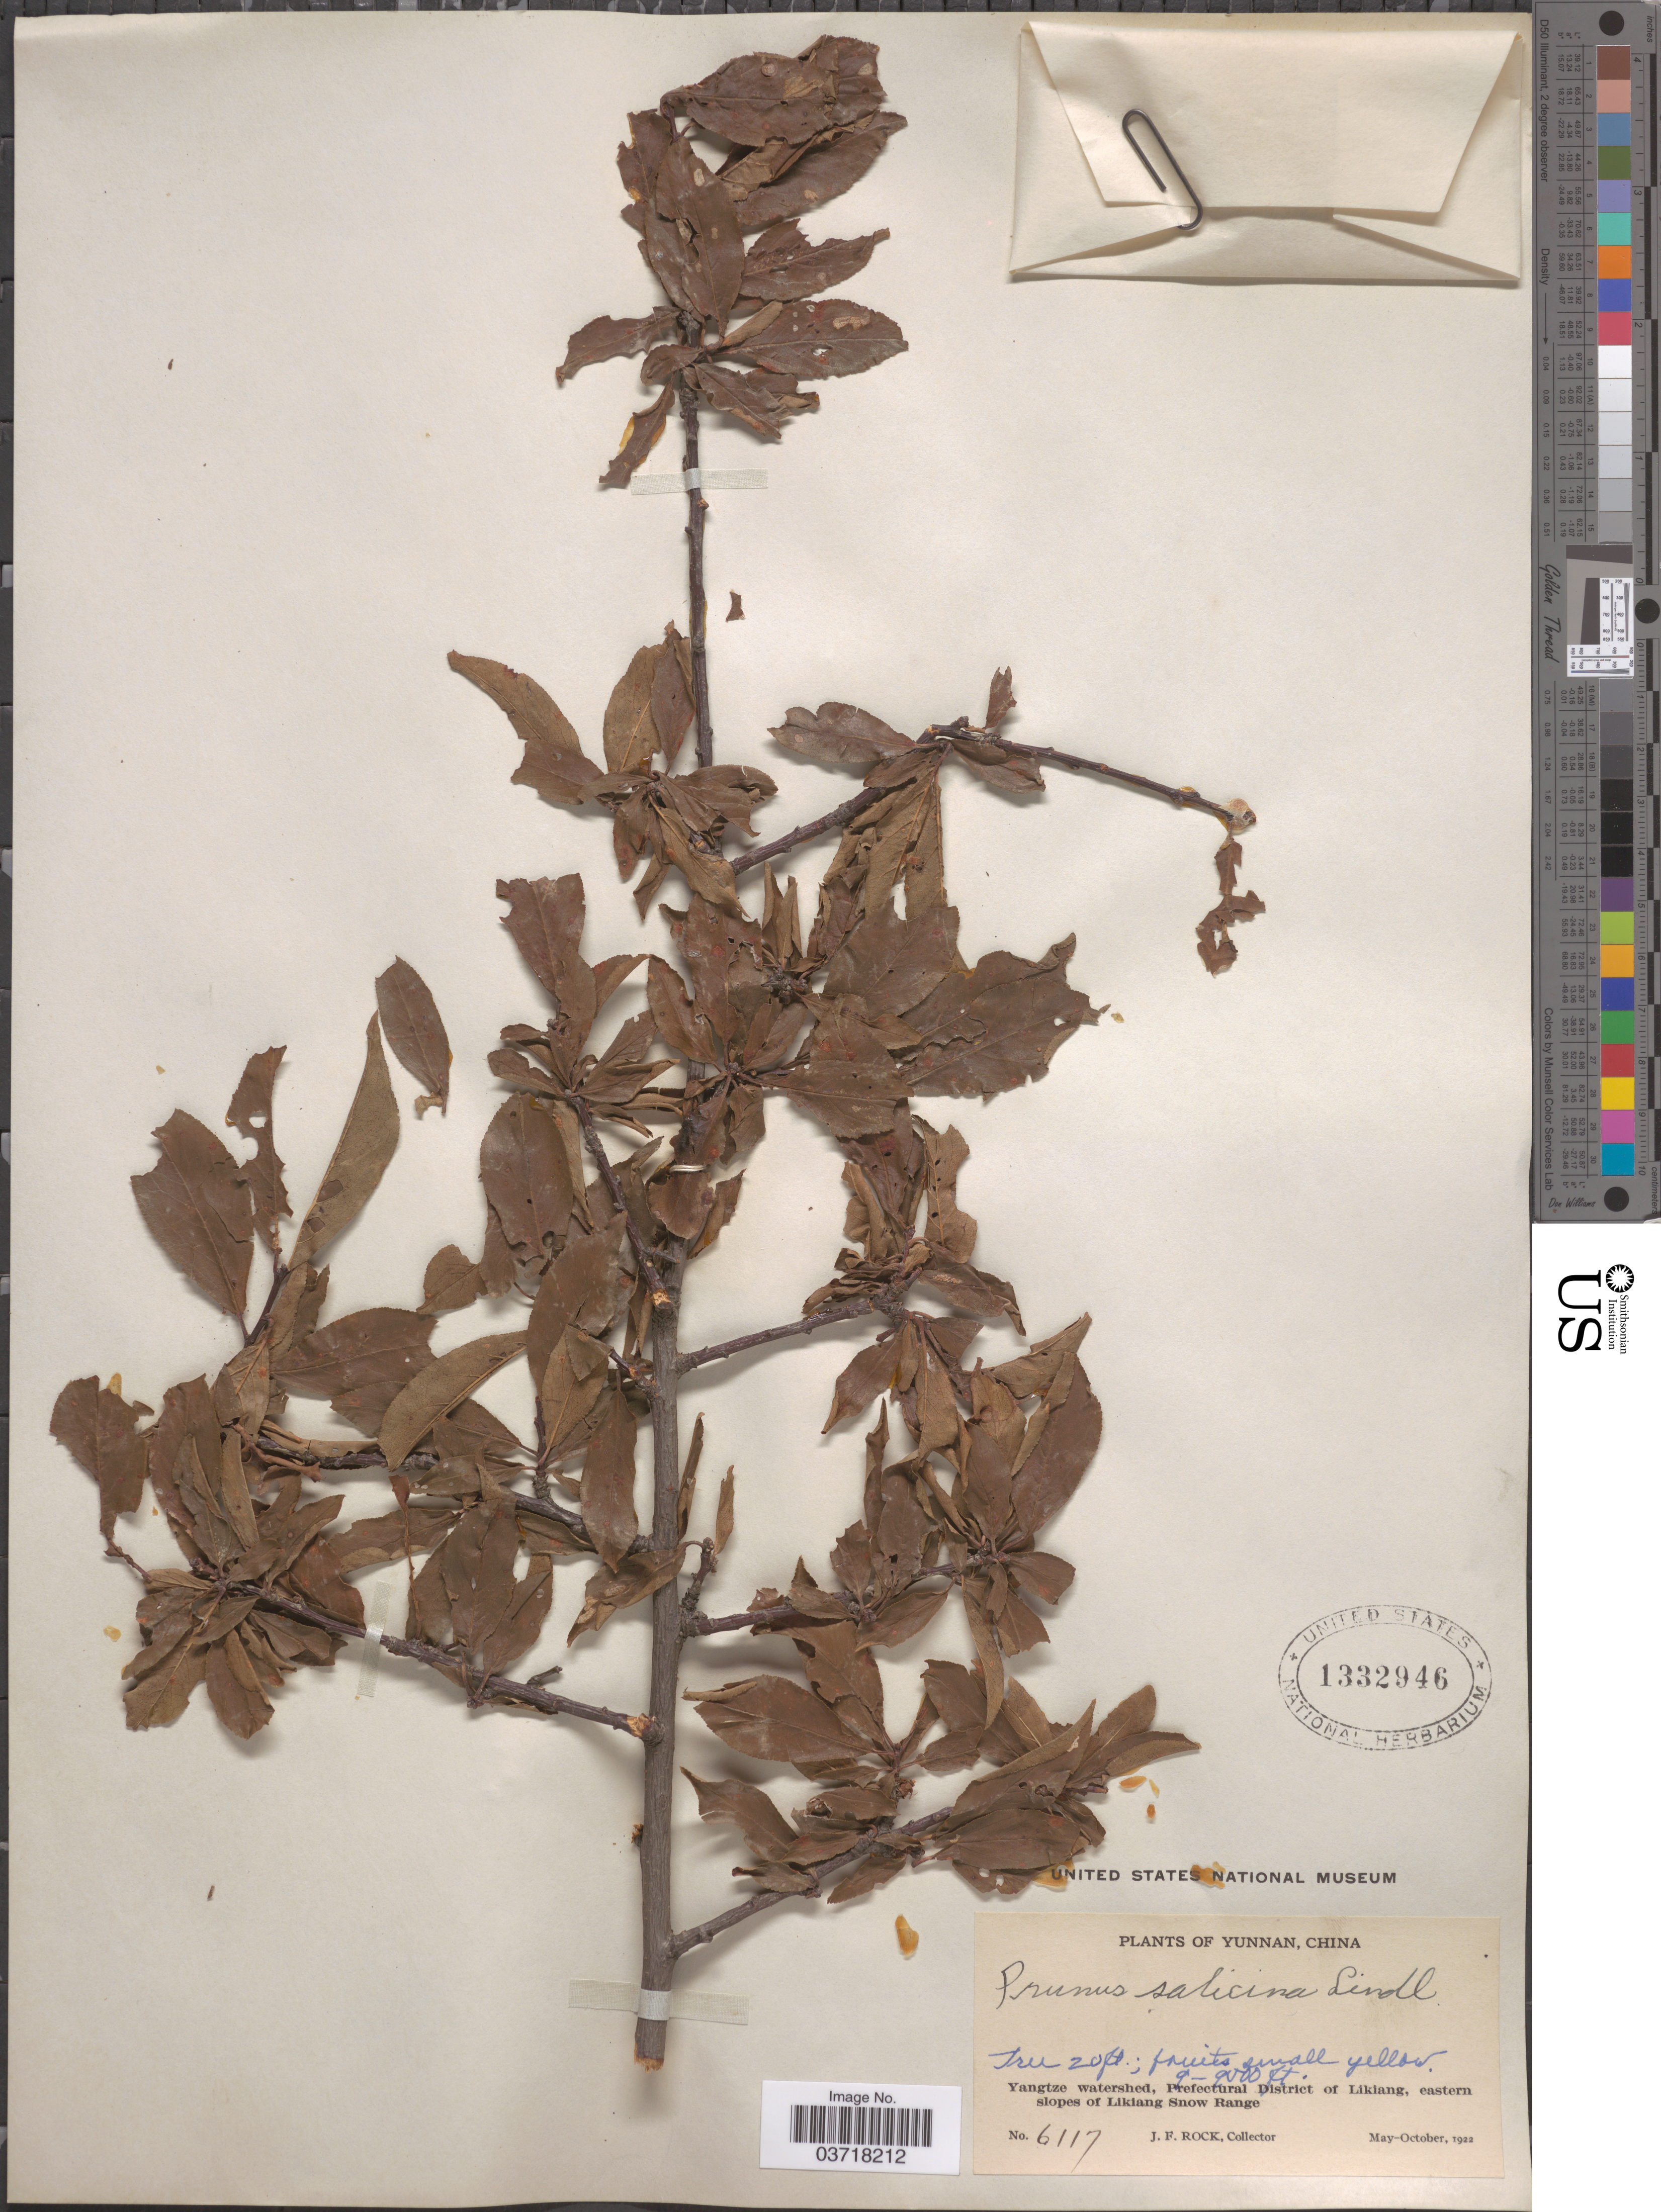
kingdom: Plantae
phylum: Tracheophyta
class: Magnoliopsida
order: Rosales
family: Rosaceae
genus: Prunus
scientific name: Prunus salicina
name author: Lindl.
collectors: J. Rock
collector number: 6117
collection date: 1922-05/1922-10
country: China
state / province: Yunnan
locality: Yangtze watershed, Prefectural District of Likiang, eastern slopes of Likiang Snow Range.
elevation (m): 2743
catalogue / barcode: US 1332946